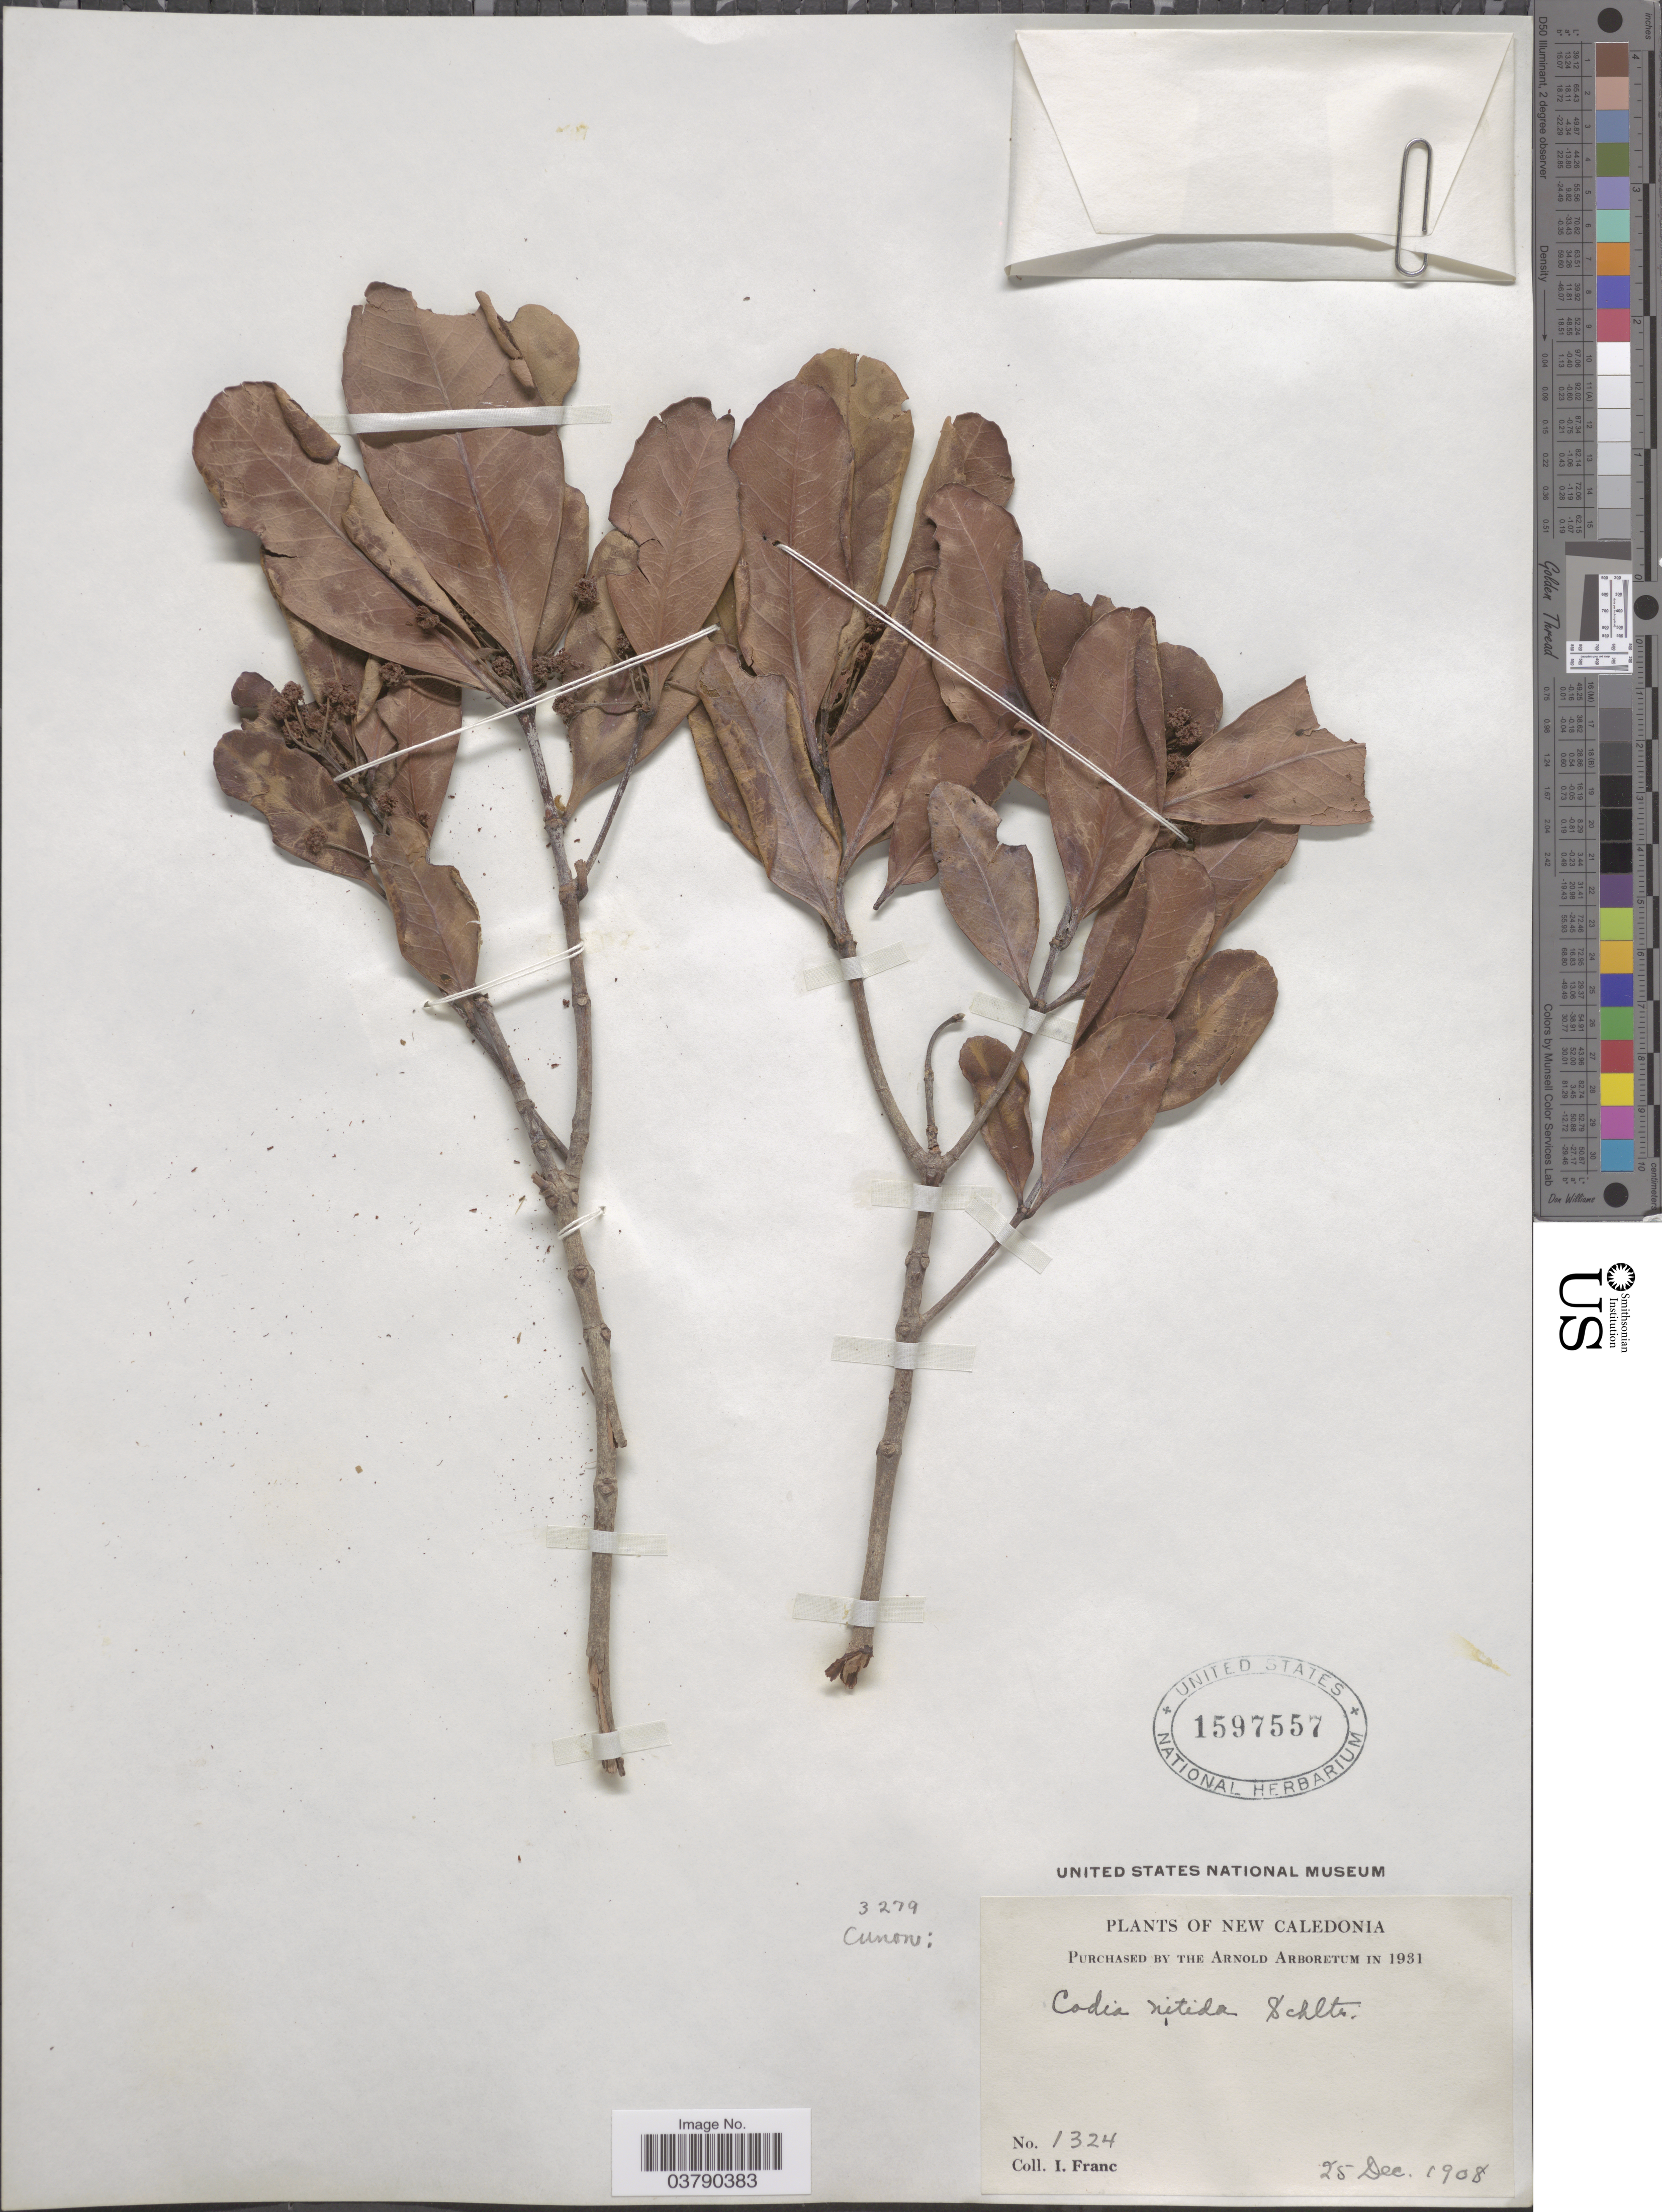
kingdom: Plantae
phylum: Tracheophyta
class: Magnoliopsida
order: Oxalidales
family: Cunoniaceae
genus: Codia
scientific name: Codia nitida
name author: Schltr.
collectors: I. Franc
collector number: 1324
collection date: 1908-12-25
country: New Caledonia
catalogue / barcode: US 1597557